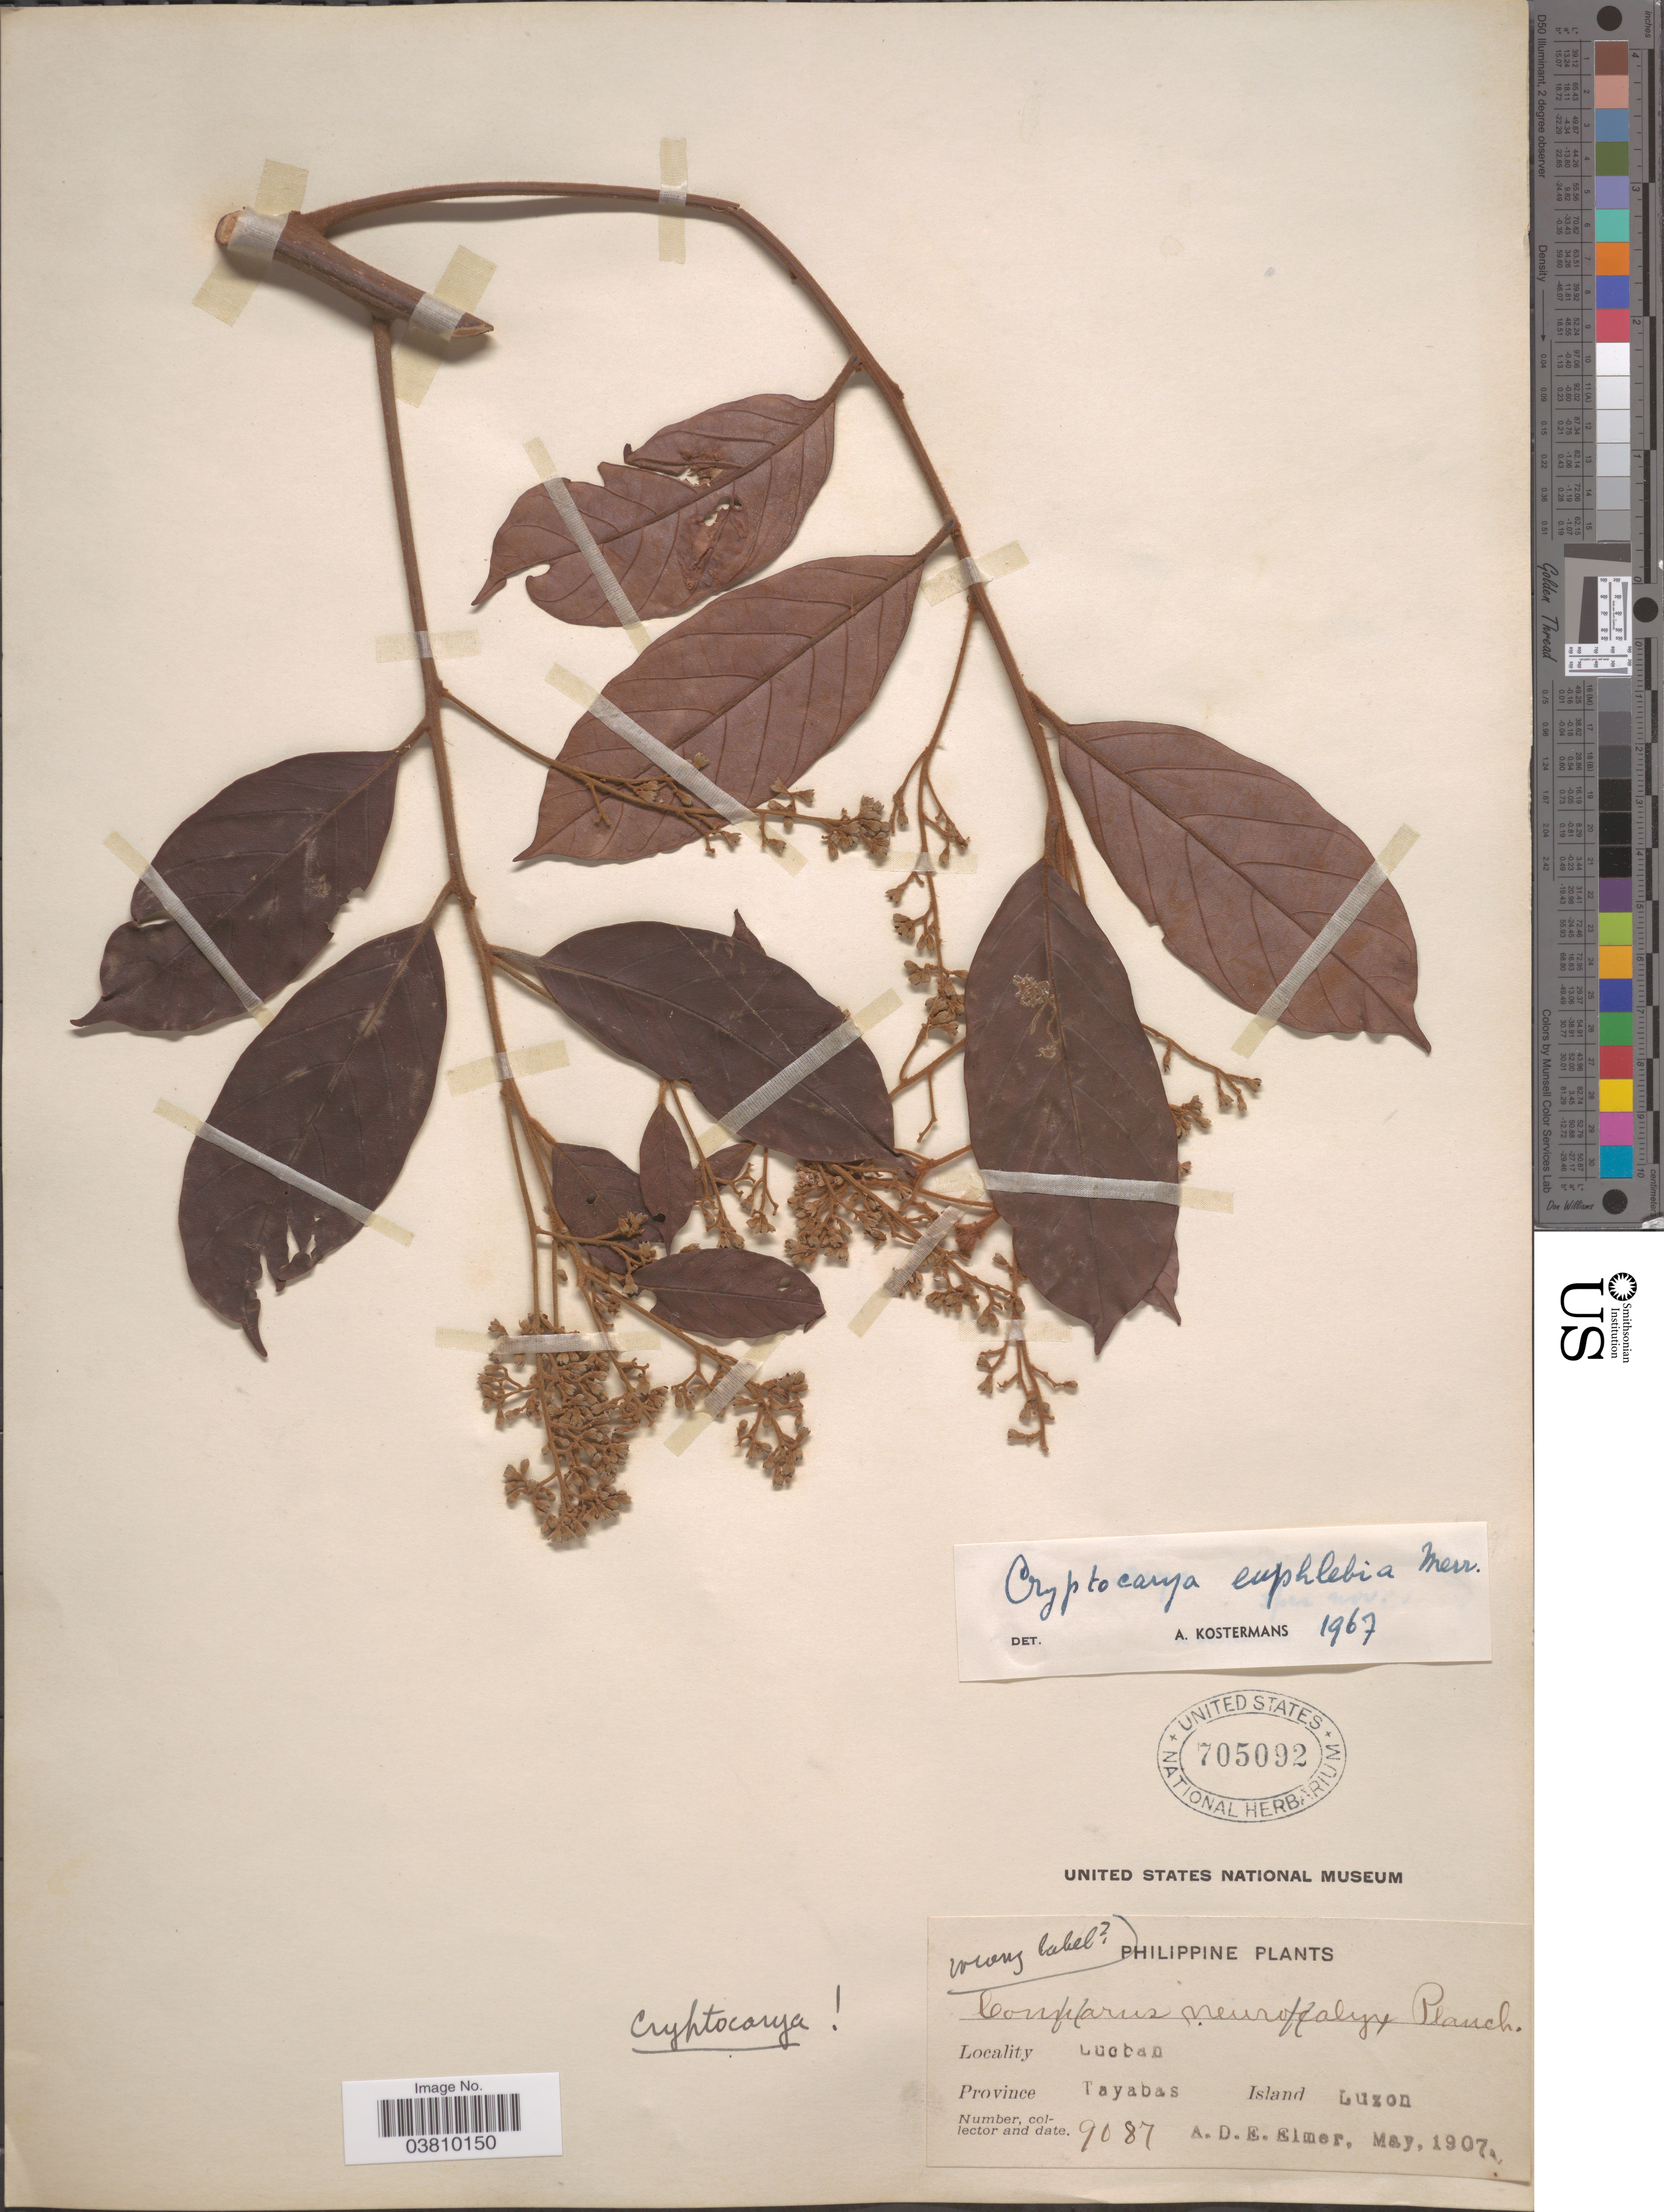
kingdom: Plantae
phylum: Tracheophyta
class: Magnoliopsida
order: Laurales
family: Lauraceae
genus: Cryptocarya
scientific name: Cryptocarya euphlebia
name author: Merr.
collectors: A. D. E. Elmer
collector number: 9087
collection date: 1907-05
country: Philippines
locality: Lucban. Province Tayabas, Island Luzon.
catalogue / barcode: US 705092